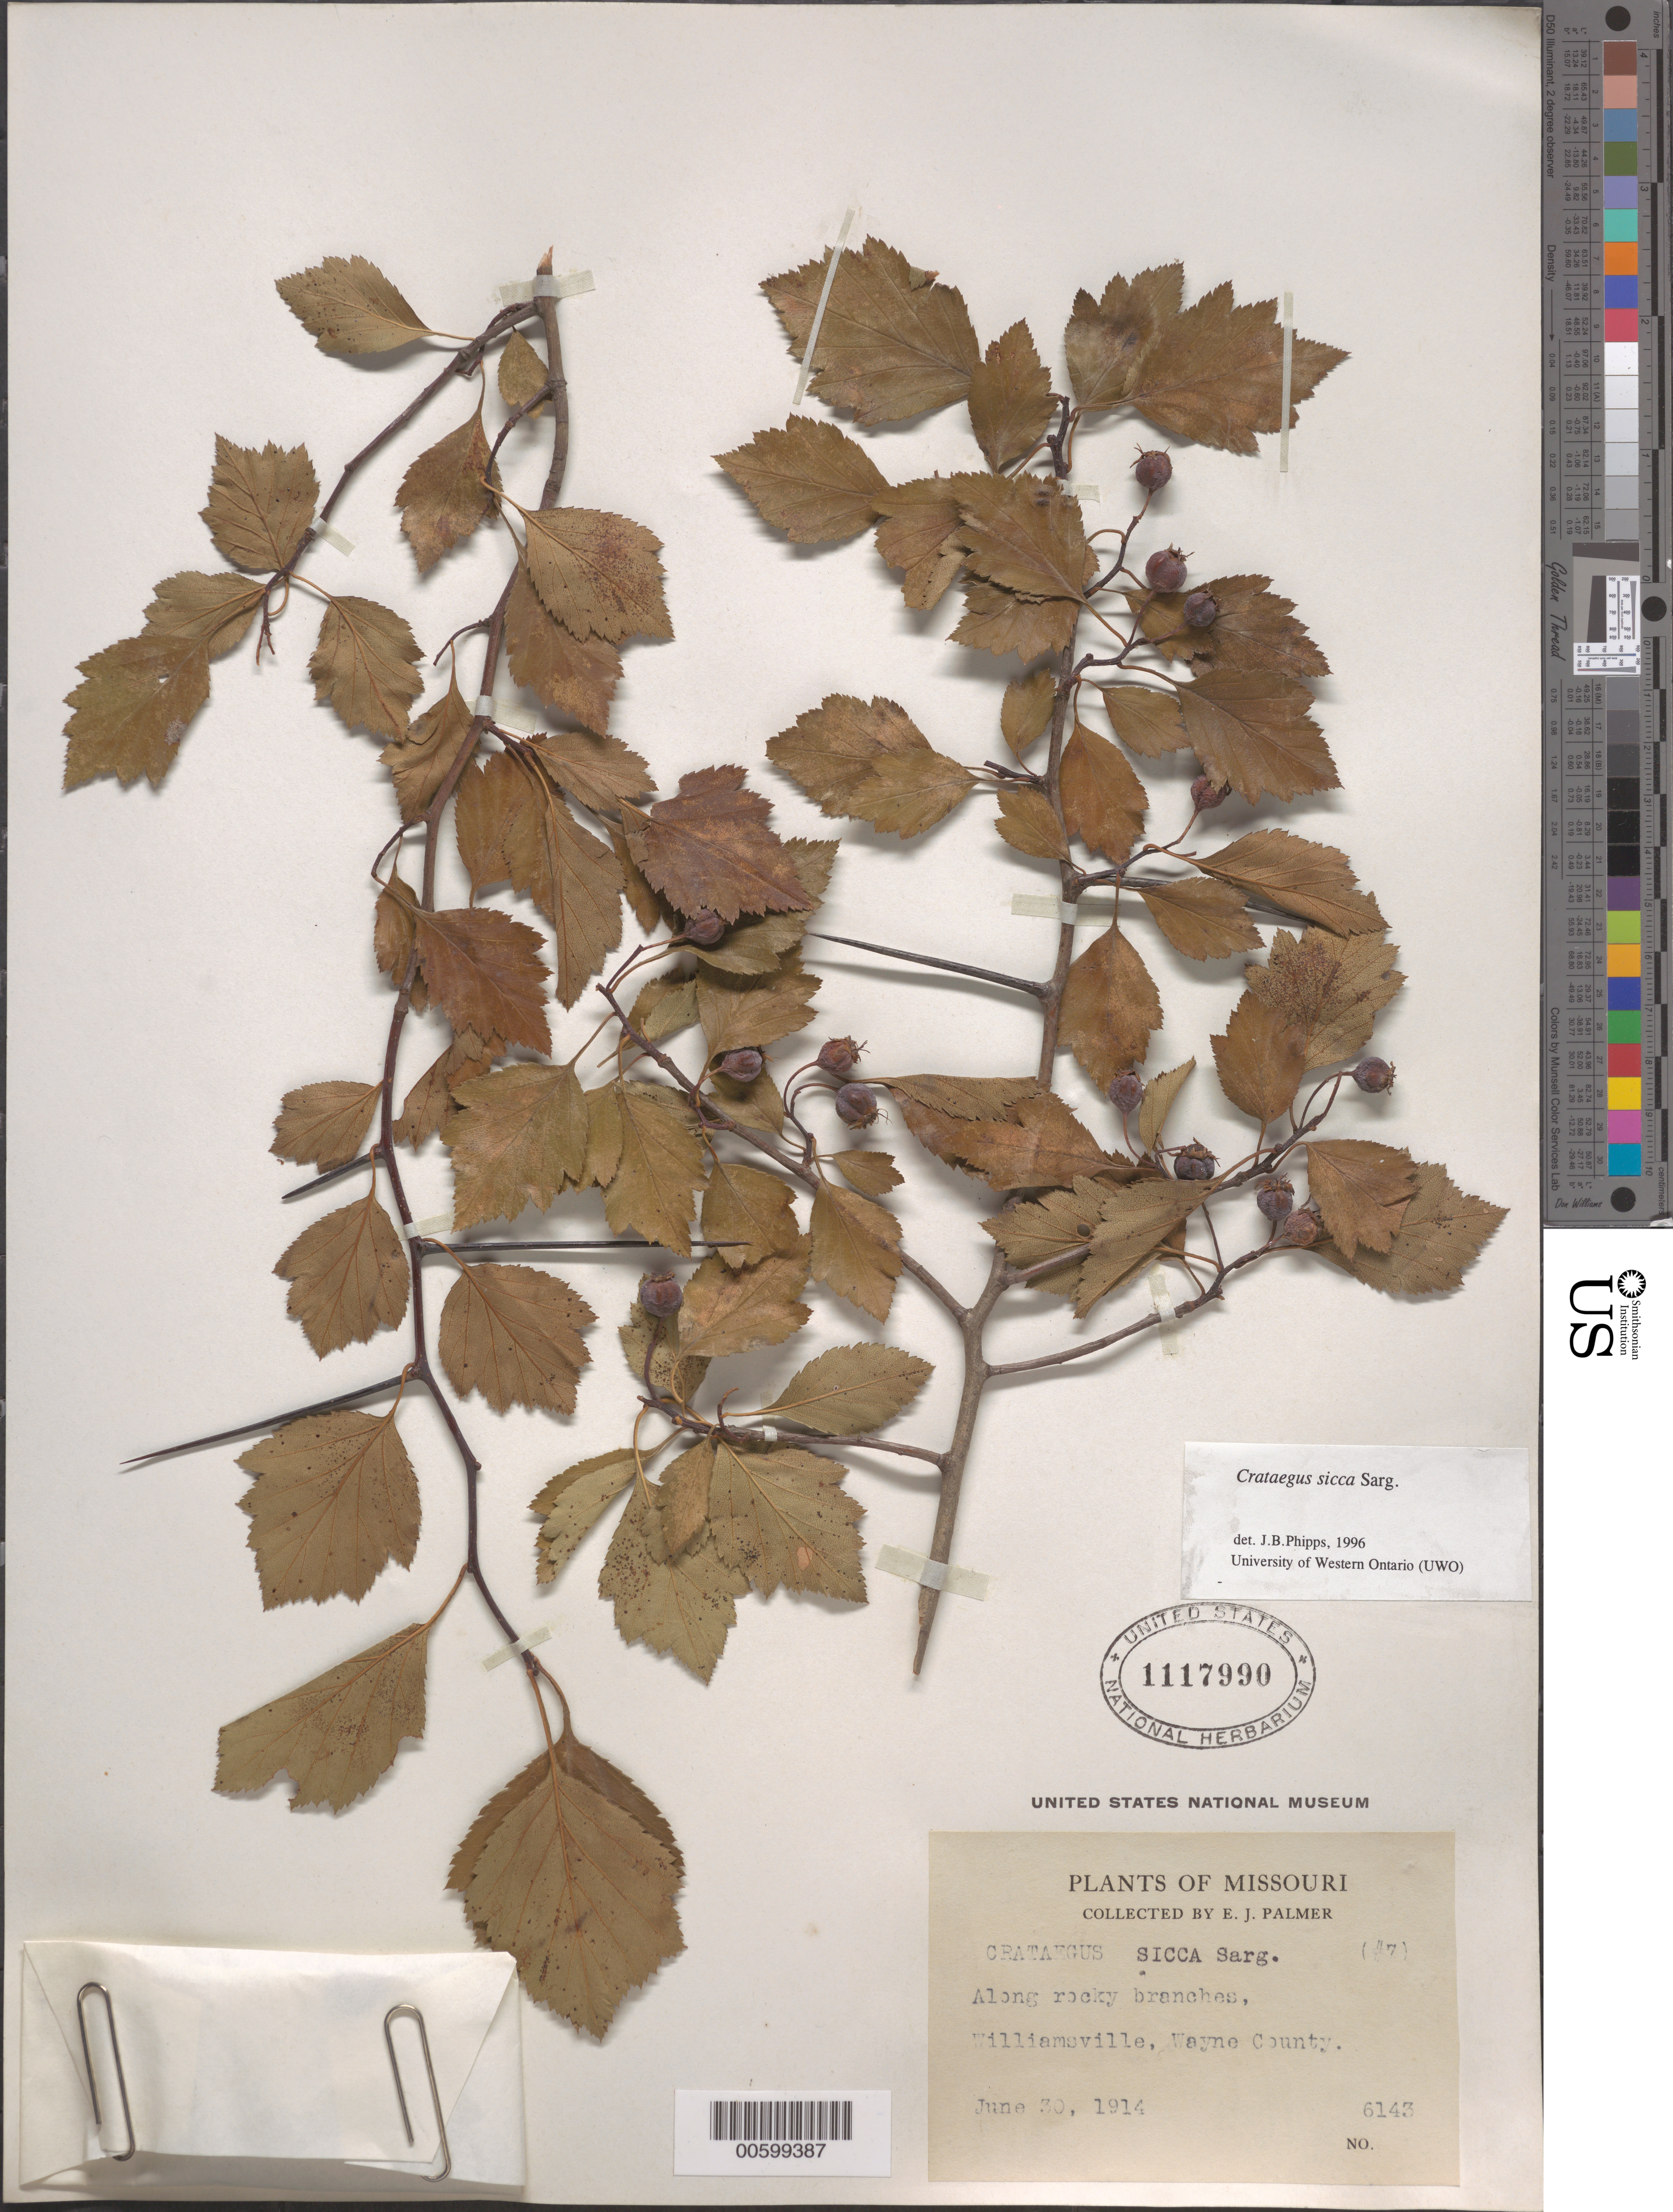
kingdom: Plantae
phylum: Tracheophyta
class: Magnoliopsida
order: Rosales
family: Rosaceae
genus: Crataegus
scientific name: Crataegus sicca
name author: Sarg.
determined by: Phipps, James B., (UWO), University of Western Ontario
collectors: E. J. Palmer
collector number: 6143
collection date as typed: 30 Jun 1914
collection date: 1914-06-30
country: United States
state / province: Missouri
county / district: Wayne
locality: Williamsville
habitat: Along rocky branches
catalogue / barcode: US 1117990